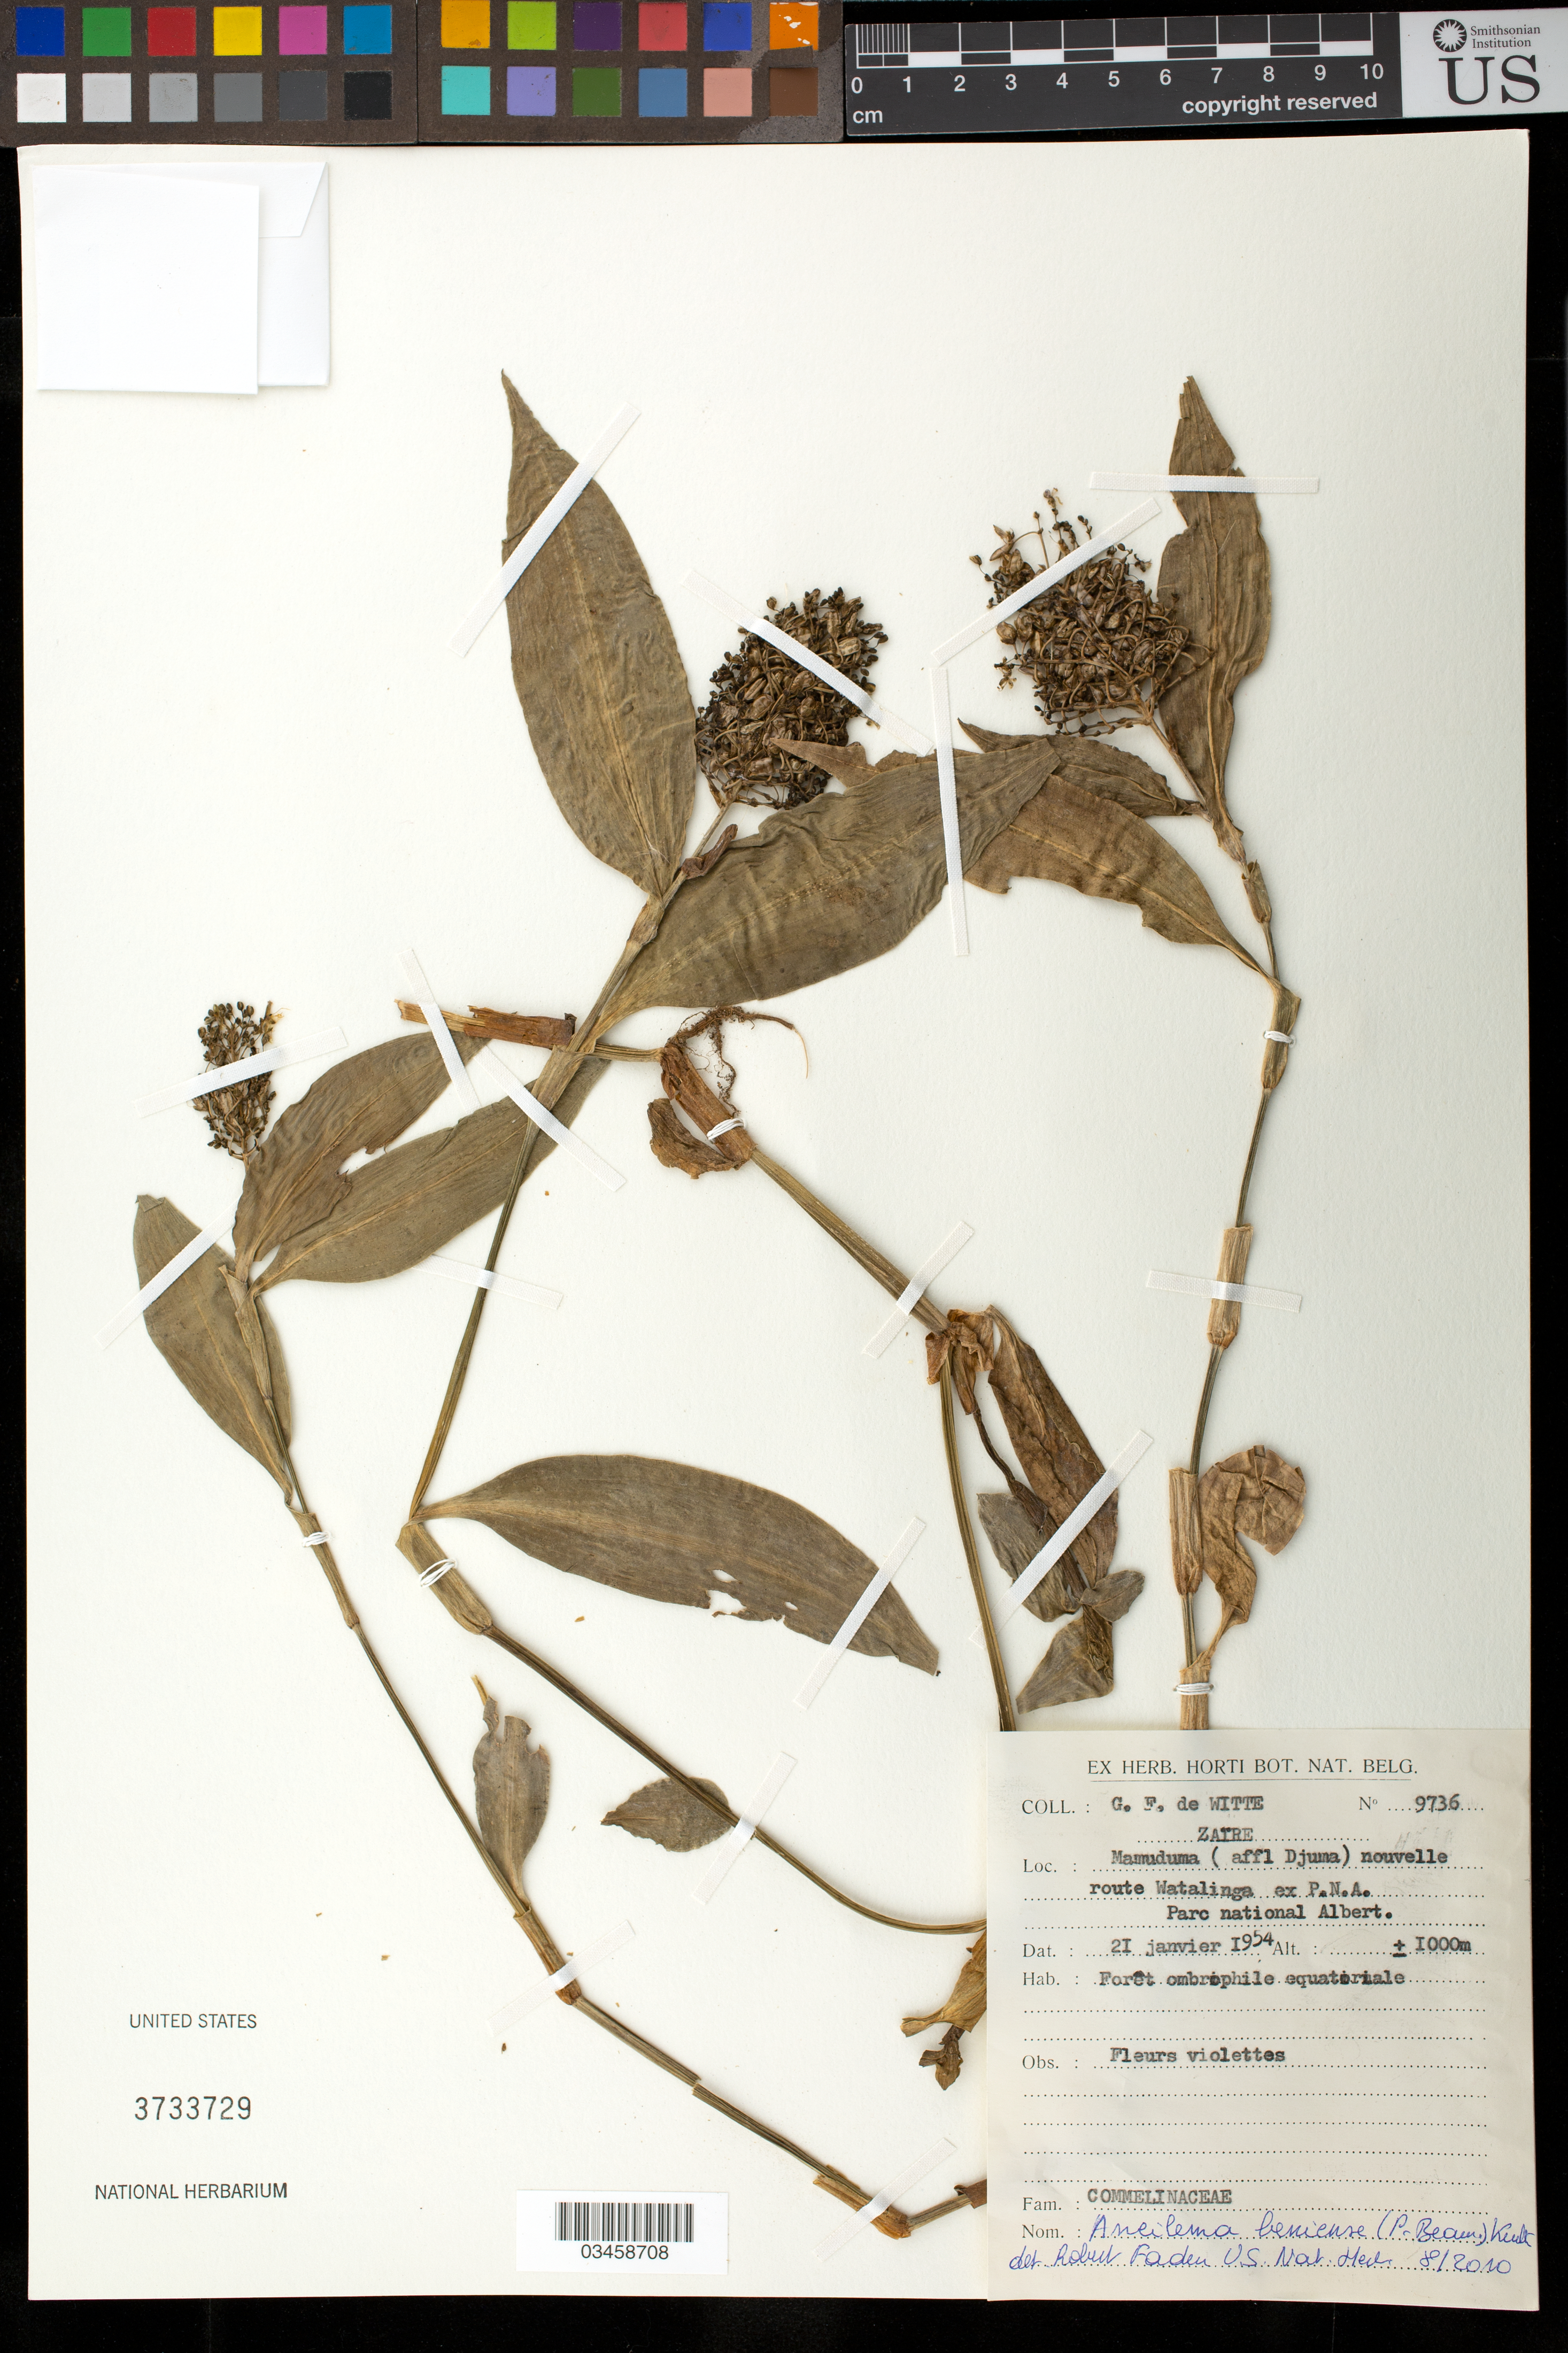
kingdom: Plantae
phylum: Tracheophyta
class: Liliopsida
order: Commelinales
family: Commelinaceae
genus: Aneilema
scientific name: Aneilema beniniense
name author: (P. Beauv.) Kunth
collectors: G. F. Witte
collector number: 9736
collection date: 1954-01-21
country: Congo, Democratic Republic of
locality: Mamuduma (affl Djuma) nouvelle route Watalinga ex P.N. A. Parc national Albert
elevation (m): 1000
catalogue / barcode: US 3733729